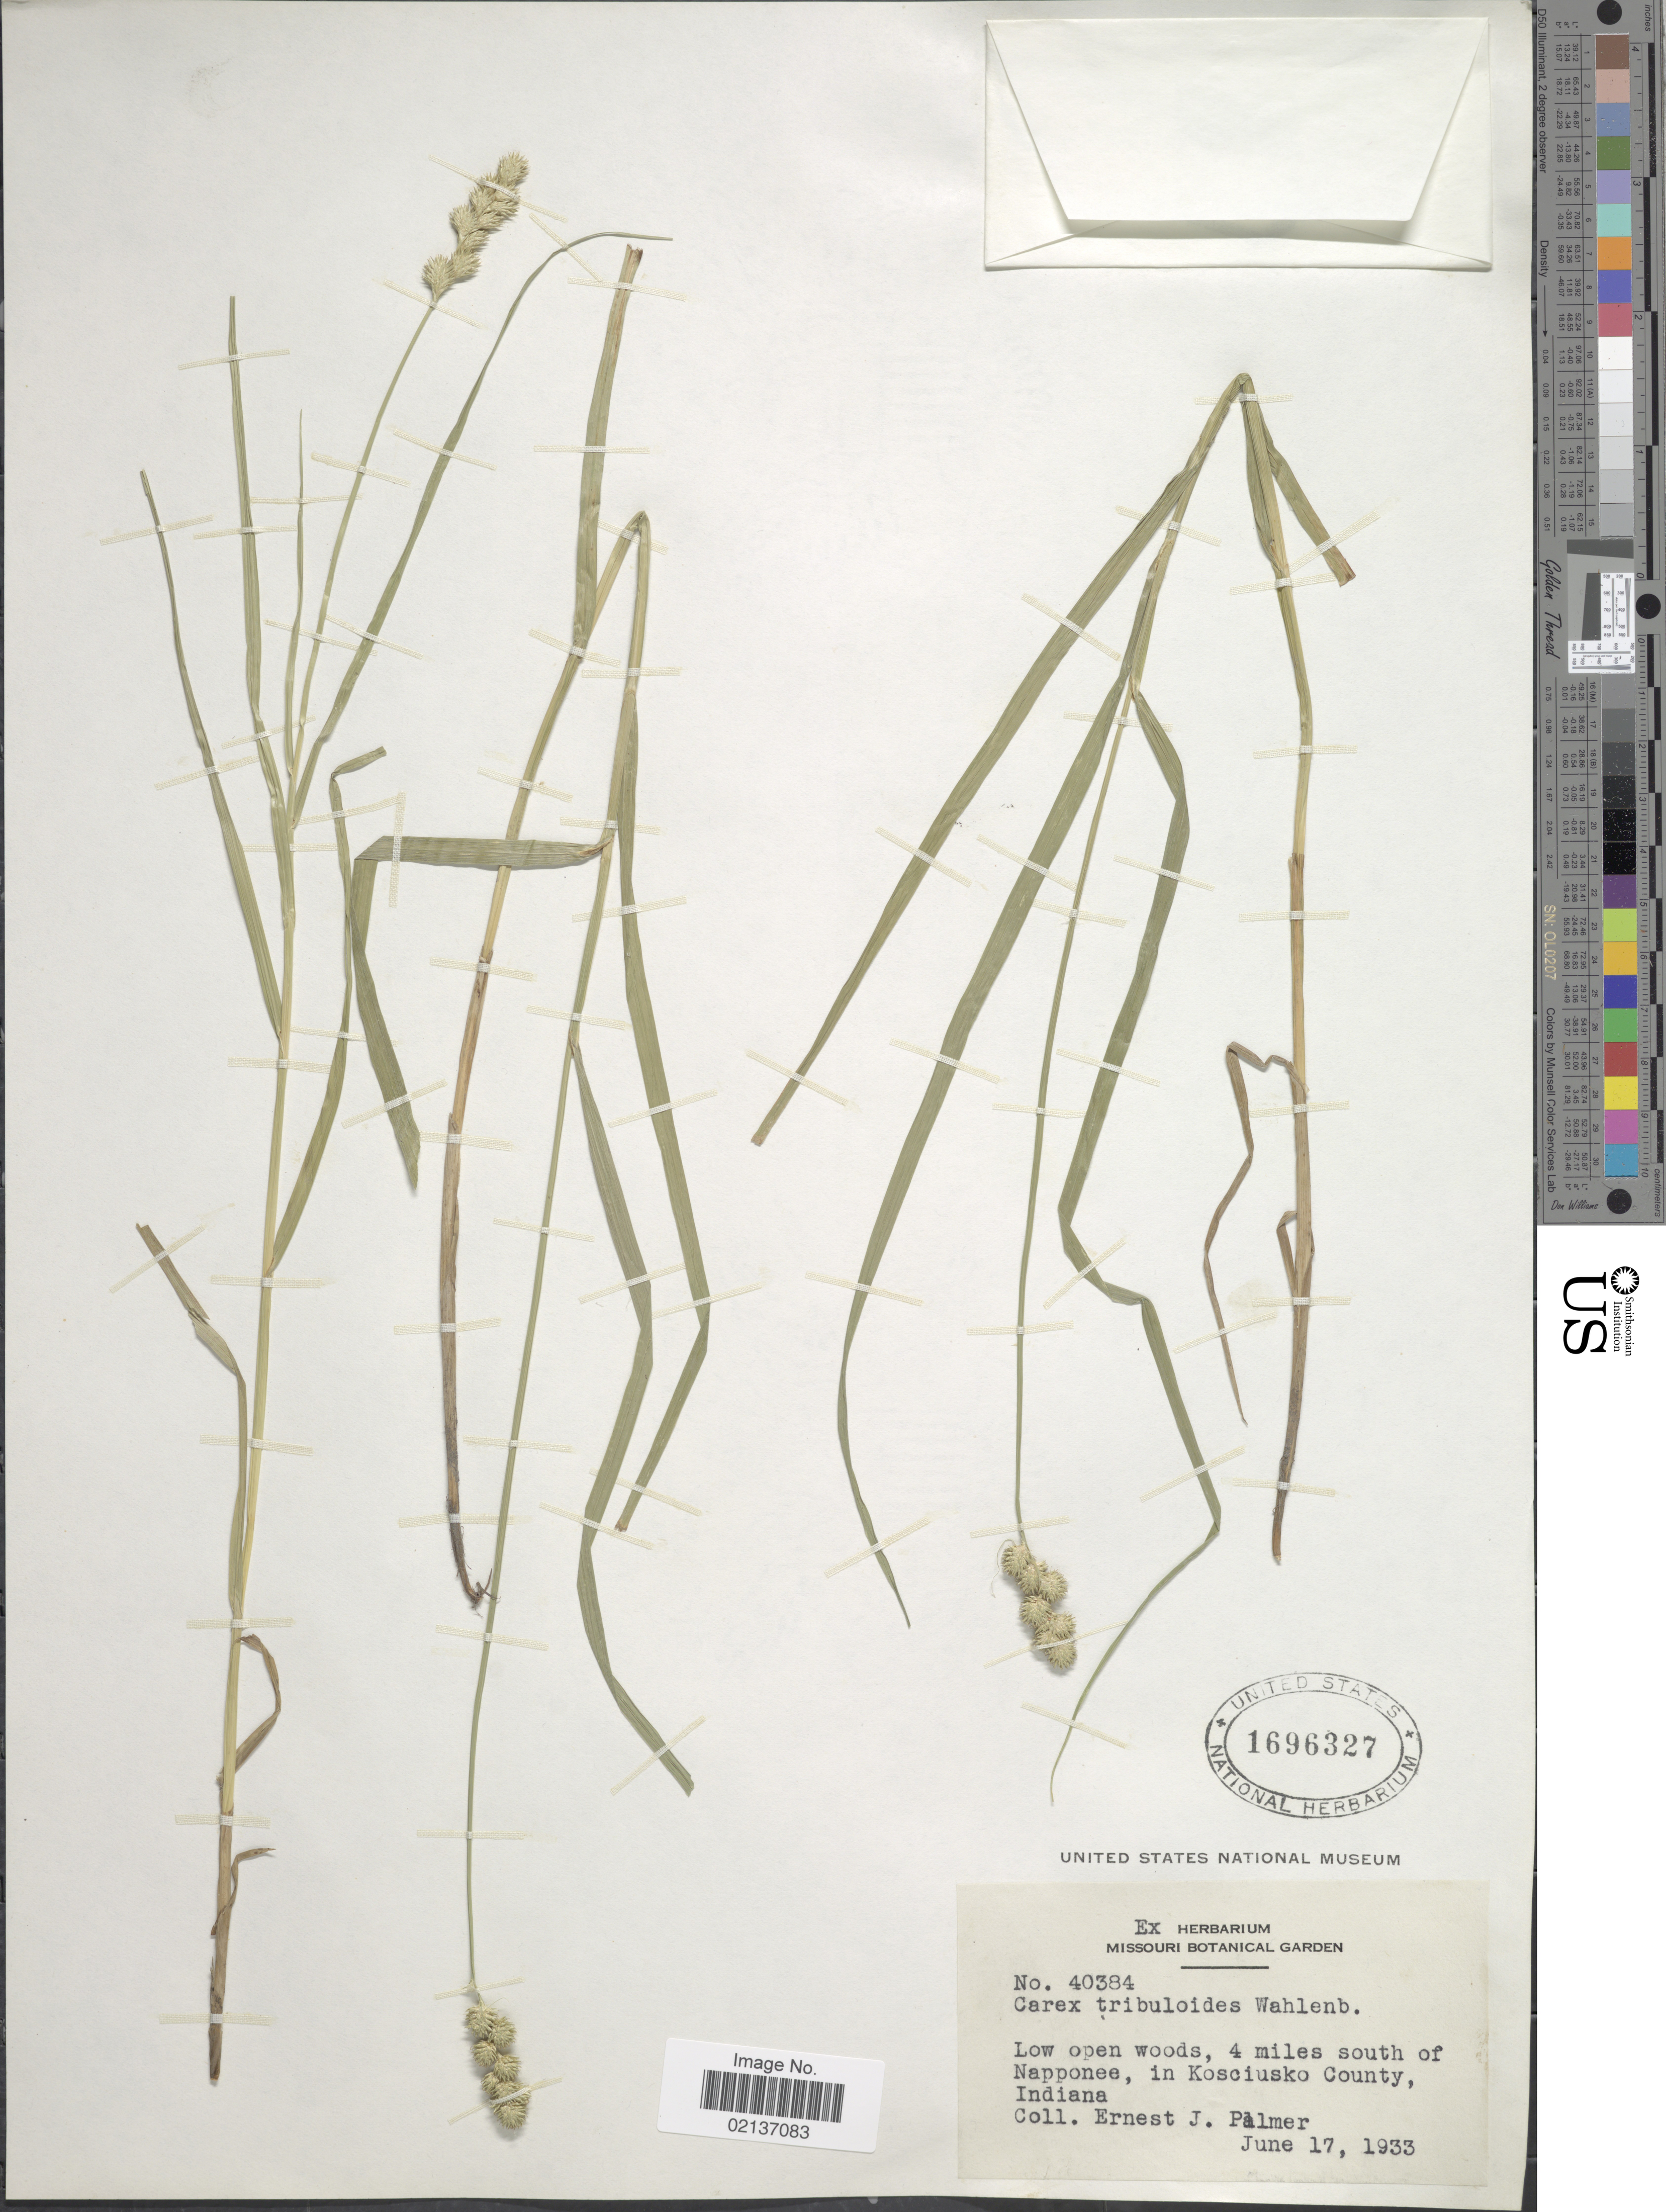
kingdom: Plantae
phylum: Tracheophyta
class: Liliopsida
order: Poales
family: Cyperaceae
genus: Carex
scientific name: Carex tribuloides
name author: Wahlenb.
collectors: E. J. Palmer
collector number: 40384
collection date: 1933-06-17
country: United States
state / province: Indiana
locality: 4 miles south of Napponee, in Kosciusko County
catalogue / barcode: US 1696327